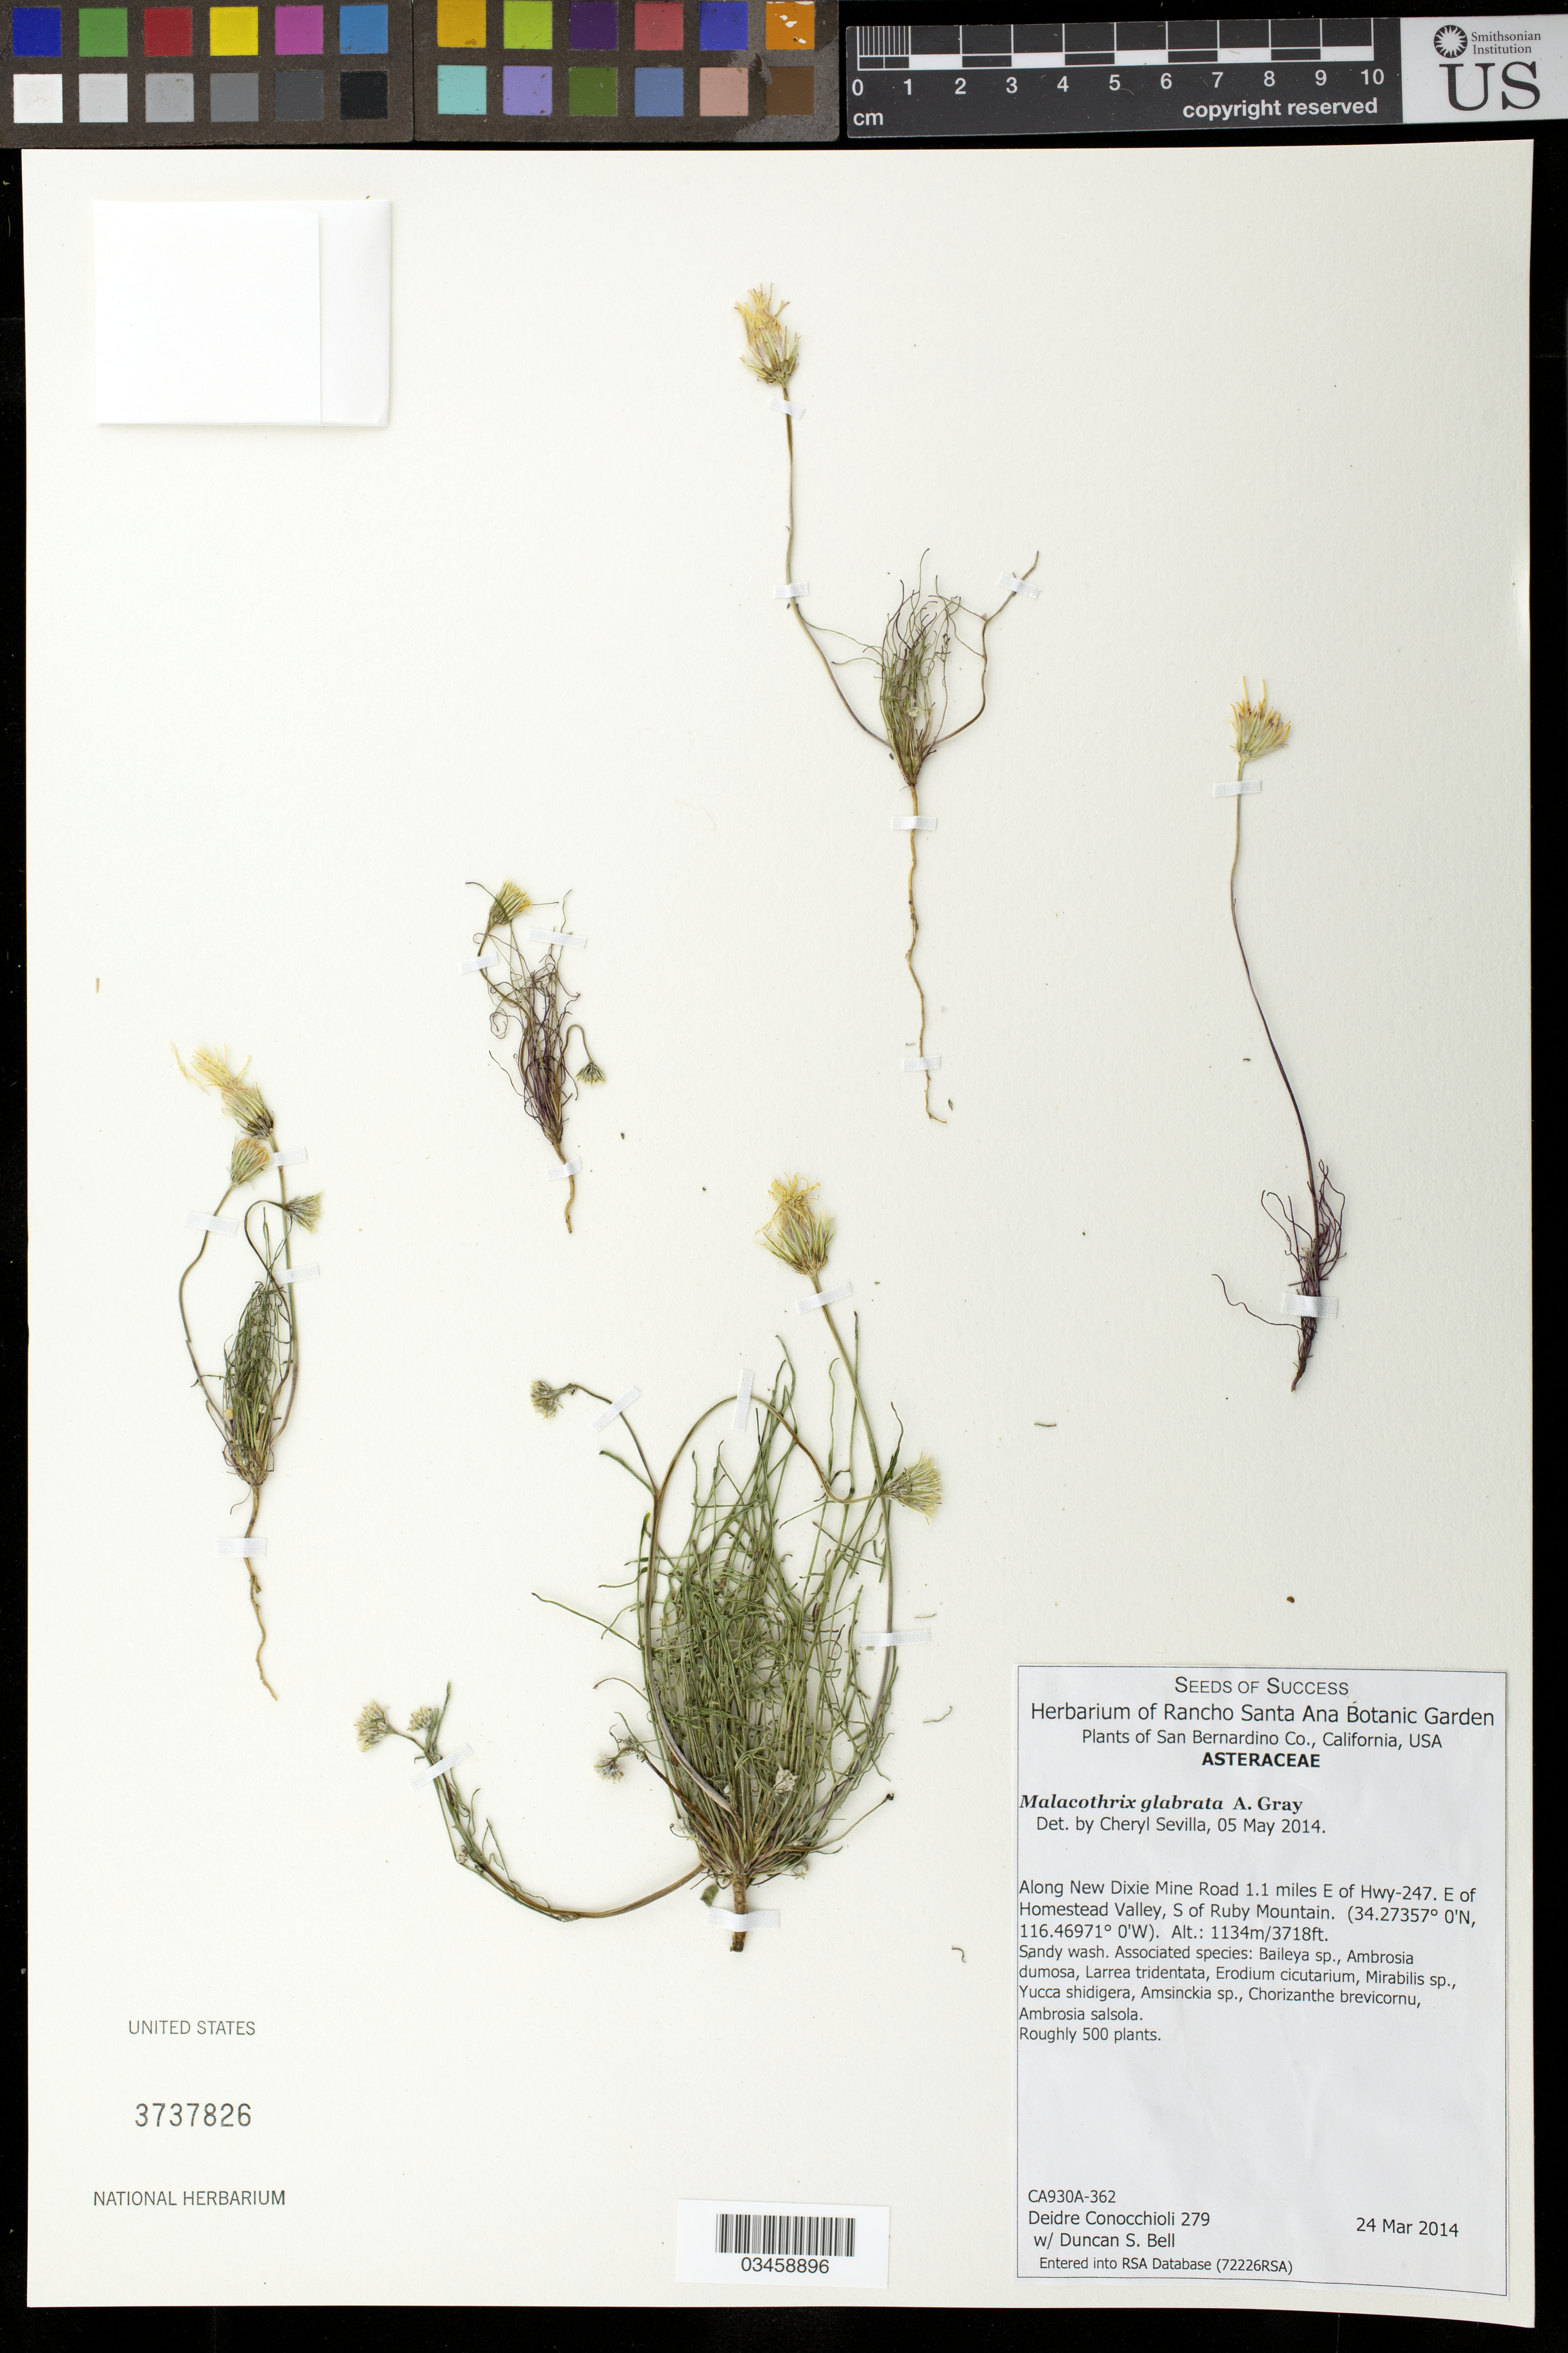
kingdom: Plantae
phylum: Tracheophyta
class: Magnoliopsida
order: Asterales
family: Asteraceae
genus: Malacothrix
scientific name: Malacothrix glabrata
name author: (A. Gray ex D.C. Eaton) A. Gray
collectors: D. Conocchioli & D. S. Bell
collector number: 279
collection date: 2014-03-24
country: United States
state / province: California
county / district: San Bernardino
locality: Along New Dixie Mine Road 1.1 mi. E of Hwy 247. E of Homestead Valley, S of Ruby Mt.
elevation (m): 1133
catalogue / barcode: US 3737826